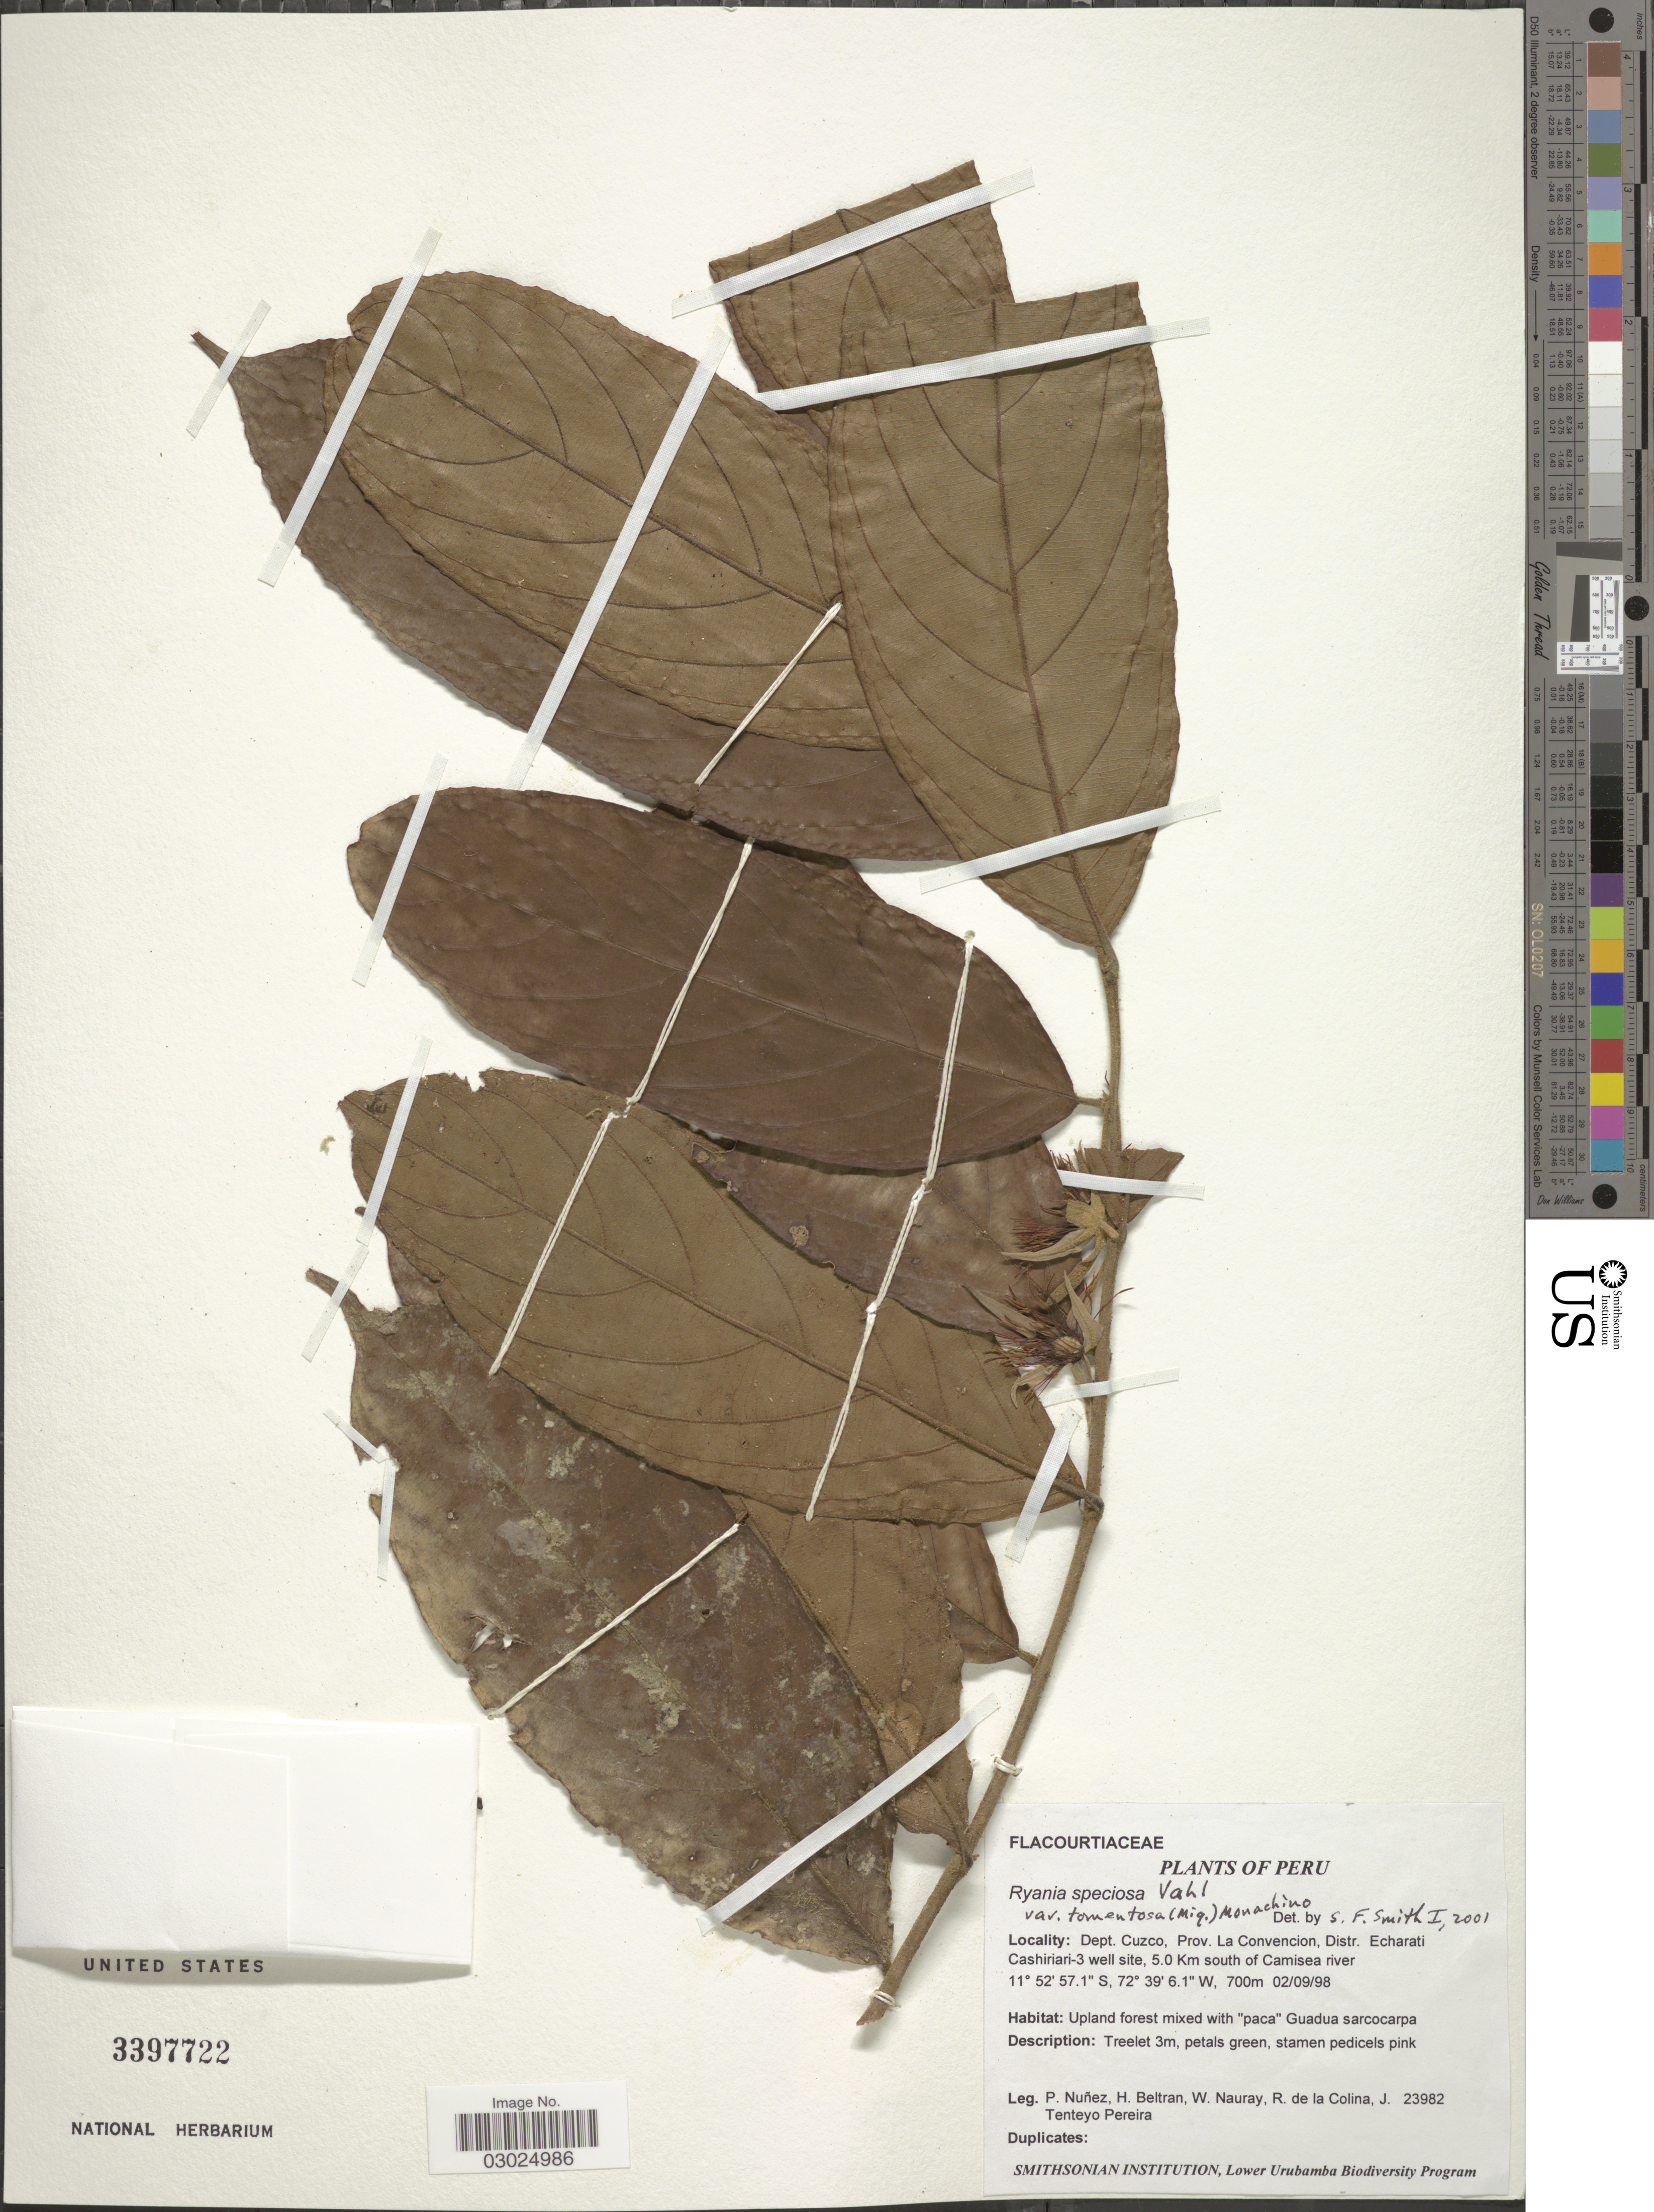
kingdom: Plantae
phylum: Tracheophyta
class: Magnoliopsida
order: Malpighiales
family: Salicaceae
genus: Ryania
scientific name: Ryania speciosa var. tomentosa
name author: (Miq.) Monach.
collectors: P. Nuñez V., H. Beltran, W. Nauray, R. Colina & J. Tenteyo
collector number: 23982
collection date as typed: Transcribed d/m/y: 2/9/98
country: Peru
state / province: Cusco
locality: Dept. Cuzco, Prov. La Convencion, Distr. Echarati Cashiriari-3 well site, 5.0 Km south of Camisea river.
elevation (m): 700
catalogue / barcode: US 3397722